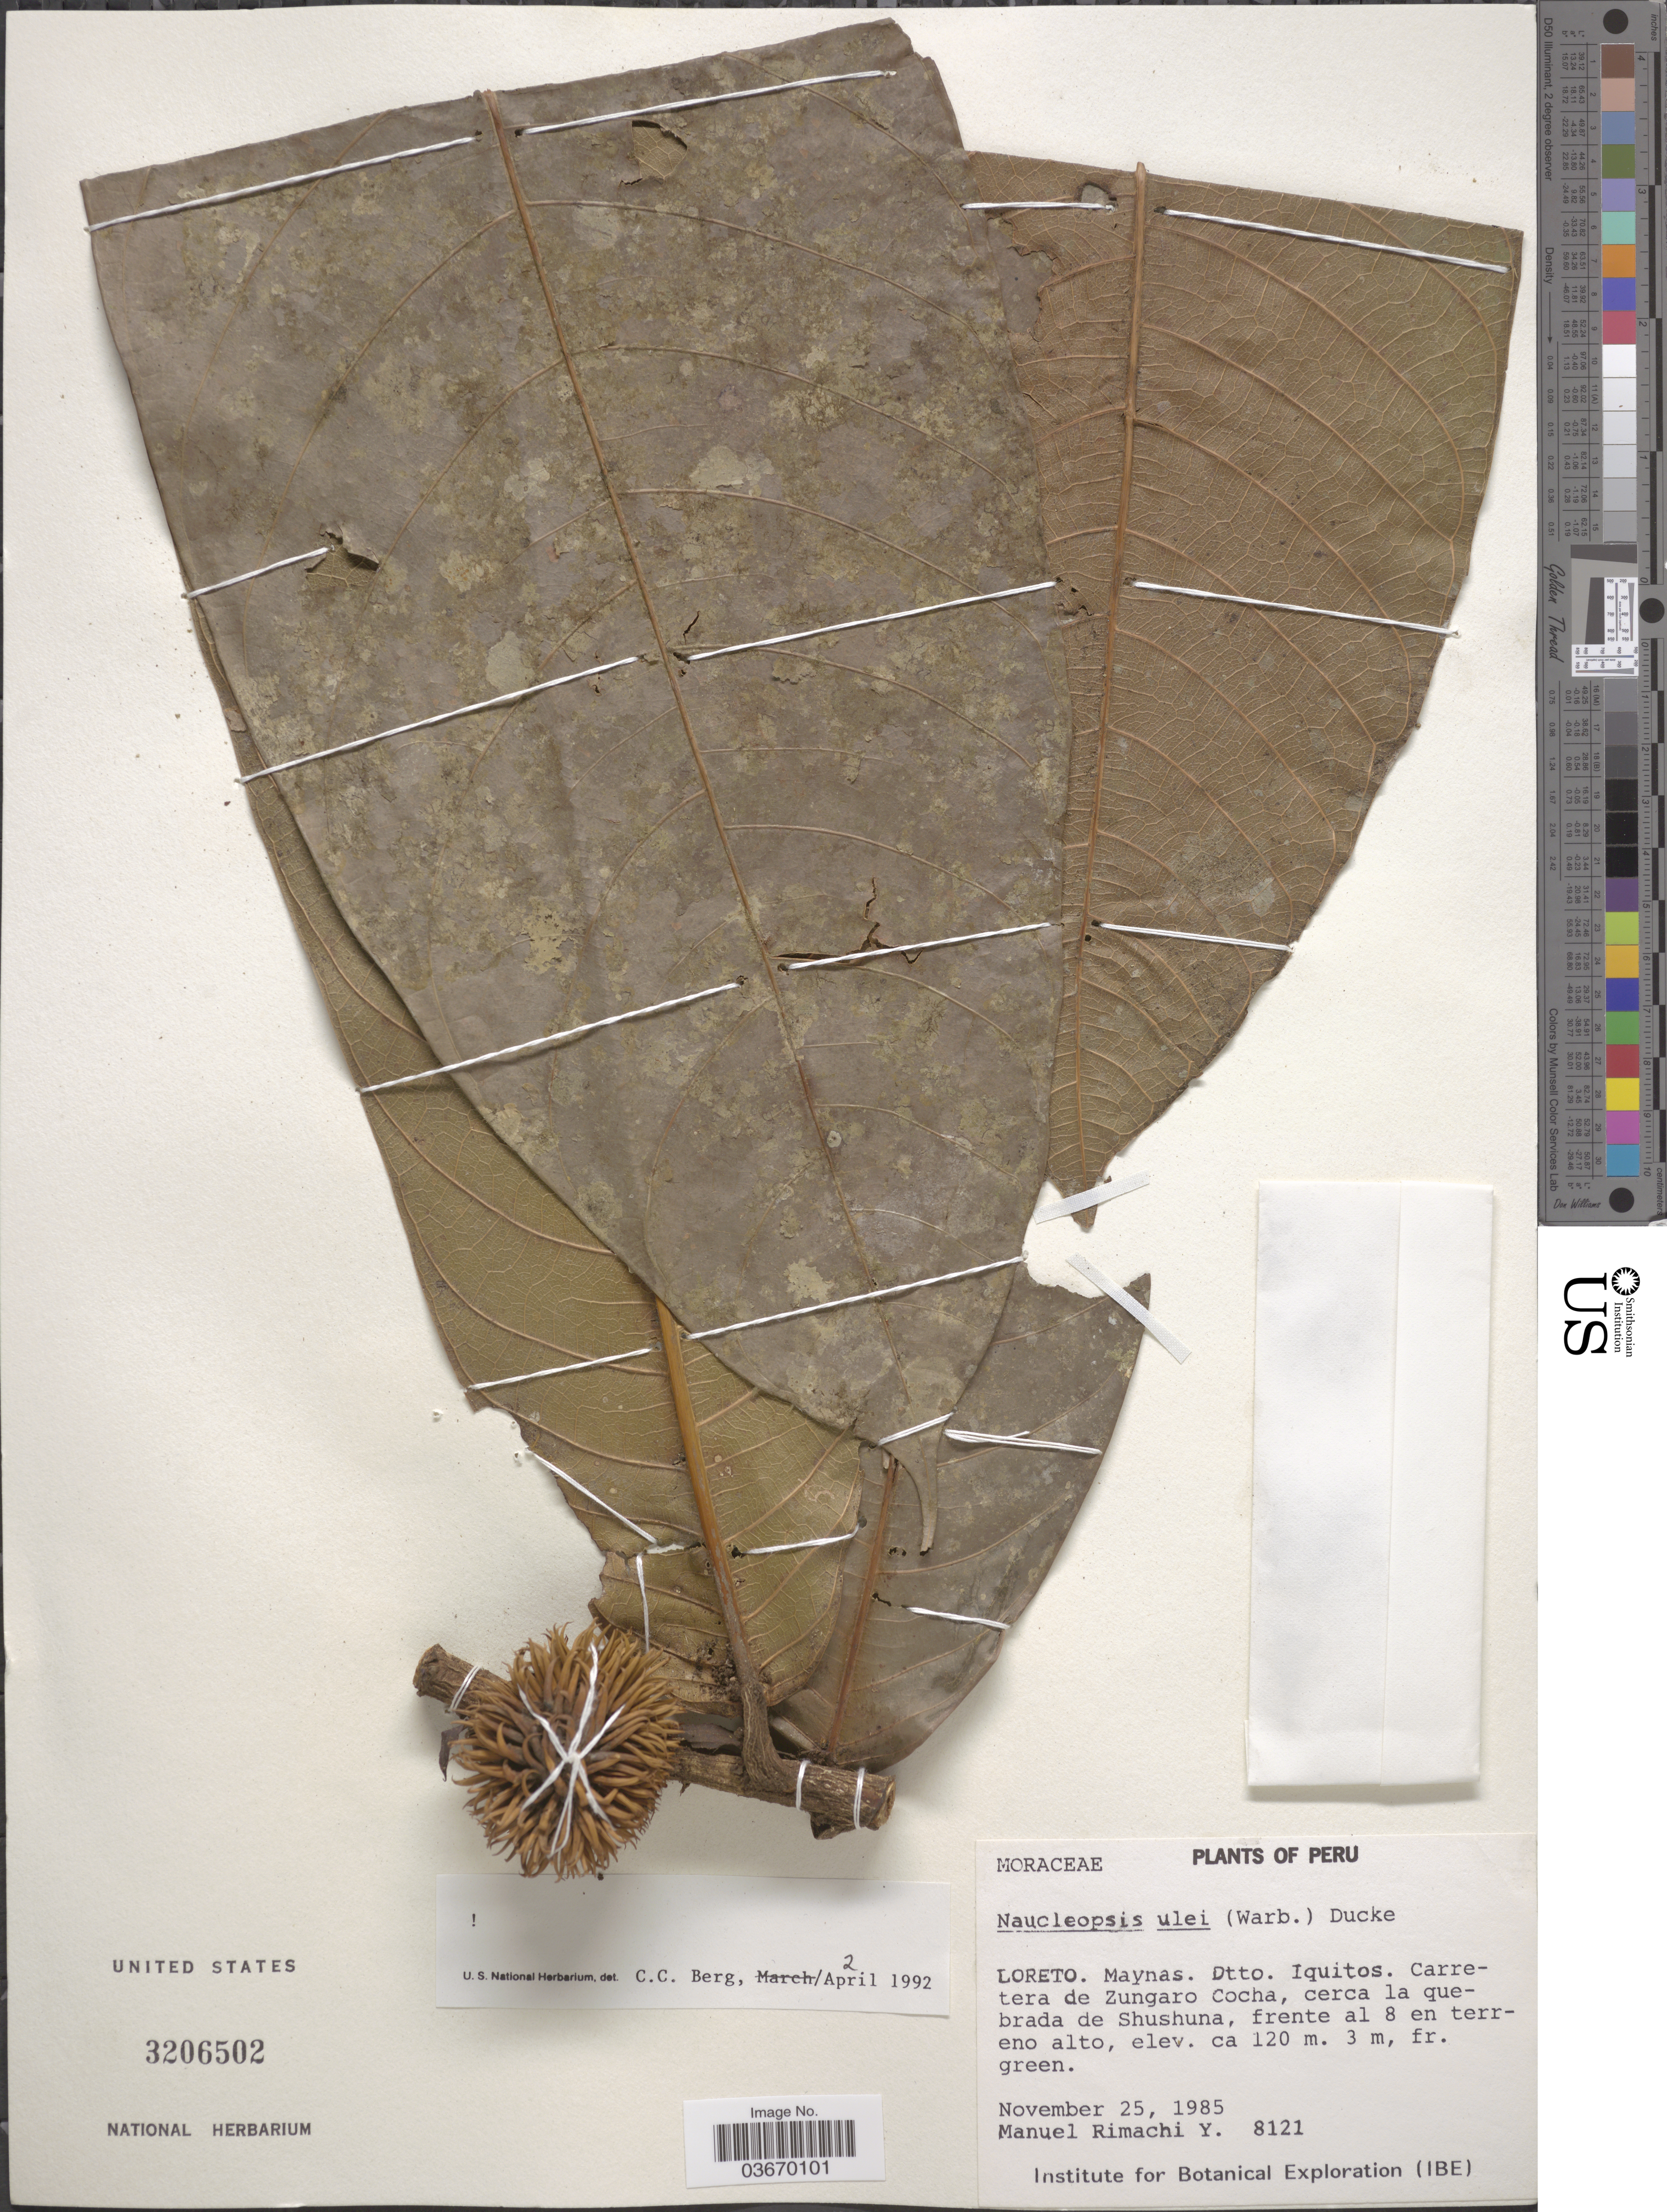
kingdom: Plantae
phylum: Tracheophyta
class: Magnoliopsida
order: Rosales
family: Moraceae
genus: Naucleopsis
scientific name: Naucleopsis ulei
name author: (Warb.) Ducke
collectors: M. Rimachi Y.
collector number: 8121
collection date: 1985-11-25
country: Peru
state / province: Loreto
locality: Maynas. Dtto. Iquitos. Carretera de Zungaro Cocha, cerca la quebrada de Shushuna.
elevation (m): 120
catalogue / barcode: US 3206502